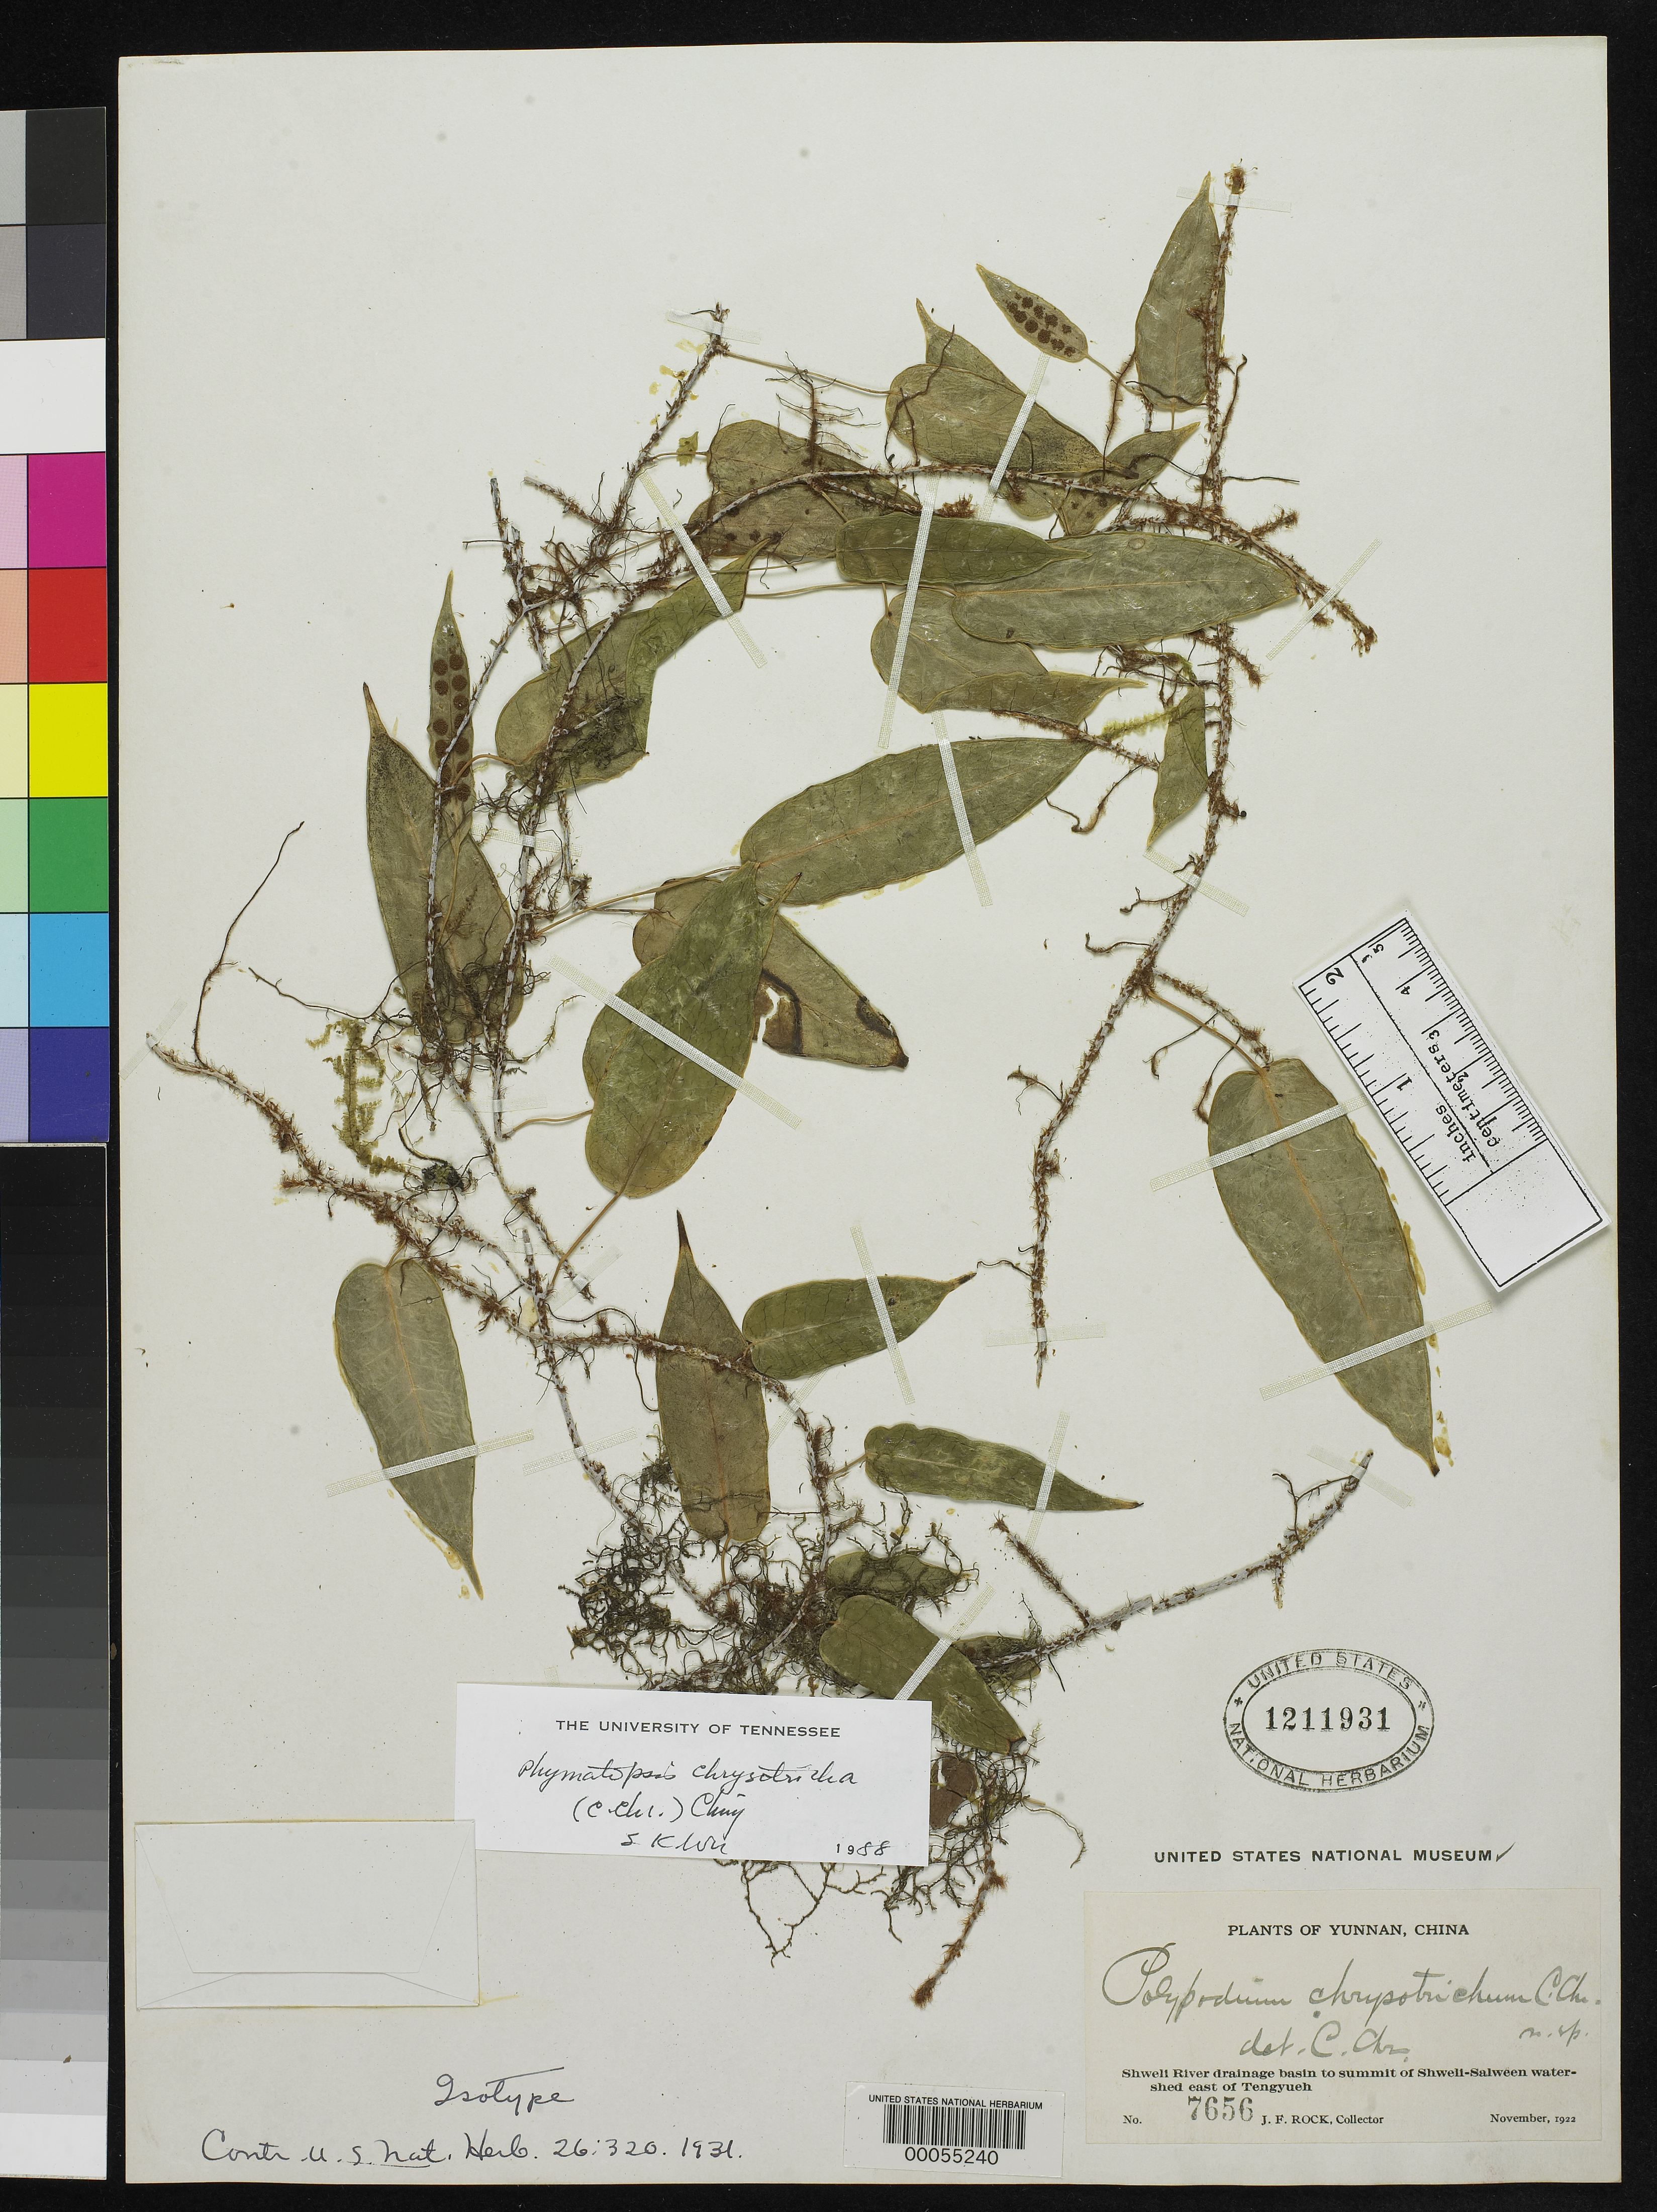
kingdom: Plantae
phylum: Tracheophyta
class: Polypodiopsida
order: Polypodiales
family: Polypodiaceae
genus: Polypodium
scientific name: Polypodium chrysotrichum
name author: C. Chr.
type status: Type Collection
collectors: J. F. Rock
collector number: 7656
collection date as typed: Nov 1923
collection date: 1923-11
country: China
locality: Shweli River drainage basin to summit of Shweli-Salween watershed E of Tengyueh.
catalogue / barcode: US 1211931